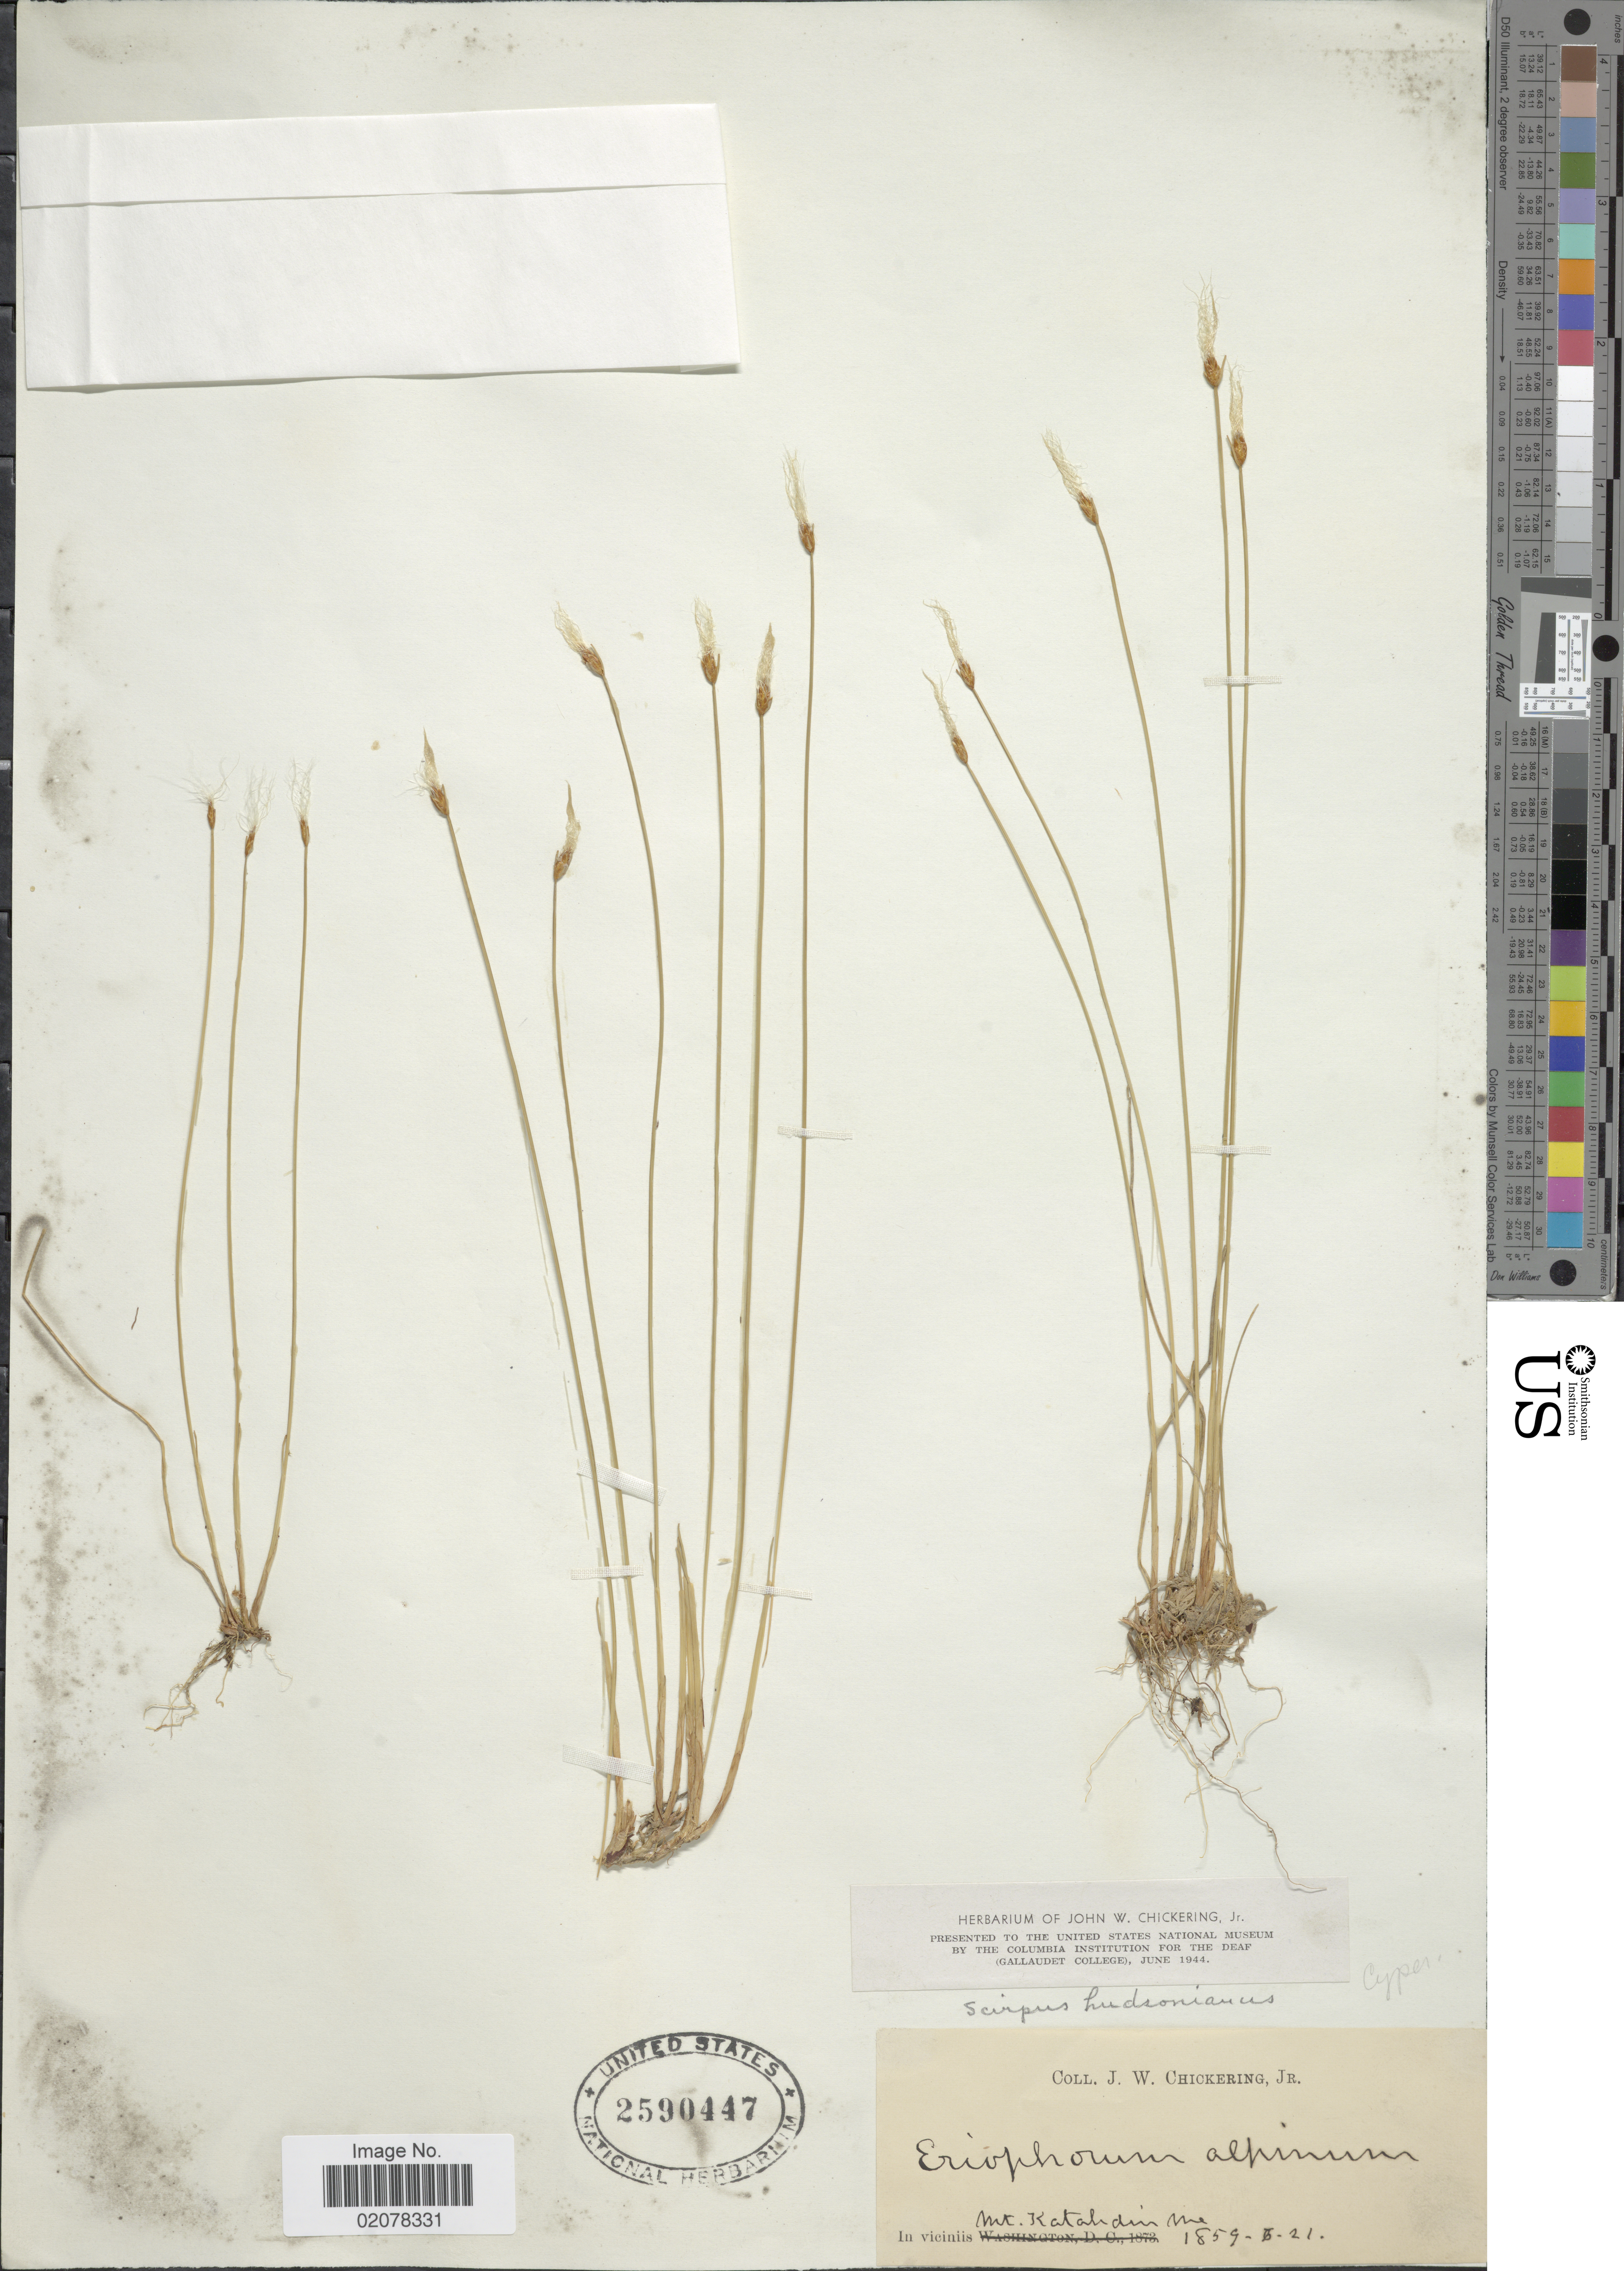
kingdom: Plantae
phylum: Tracheophyta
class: Liliopsida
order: Poales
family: Cyperaceae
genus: Trichophorum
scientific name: Trichophorum alpinum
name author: (L.) Pers.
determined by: Strong, M. T., (US), Smithsonian Institution - National Museum of Natural History (UNITED STATES)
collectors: J. W. Chickering Jr.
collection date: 1859-07-21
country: United States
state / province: Maine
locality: Mt. Katahdin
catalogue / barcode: US 2590447